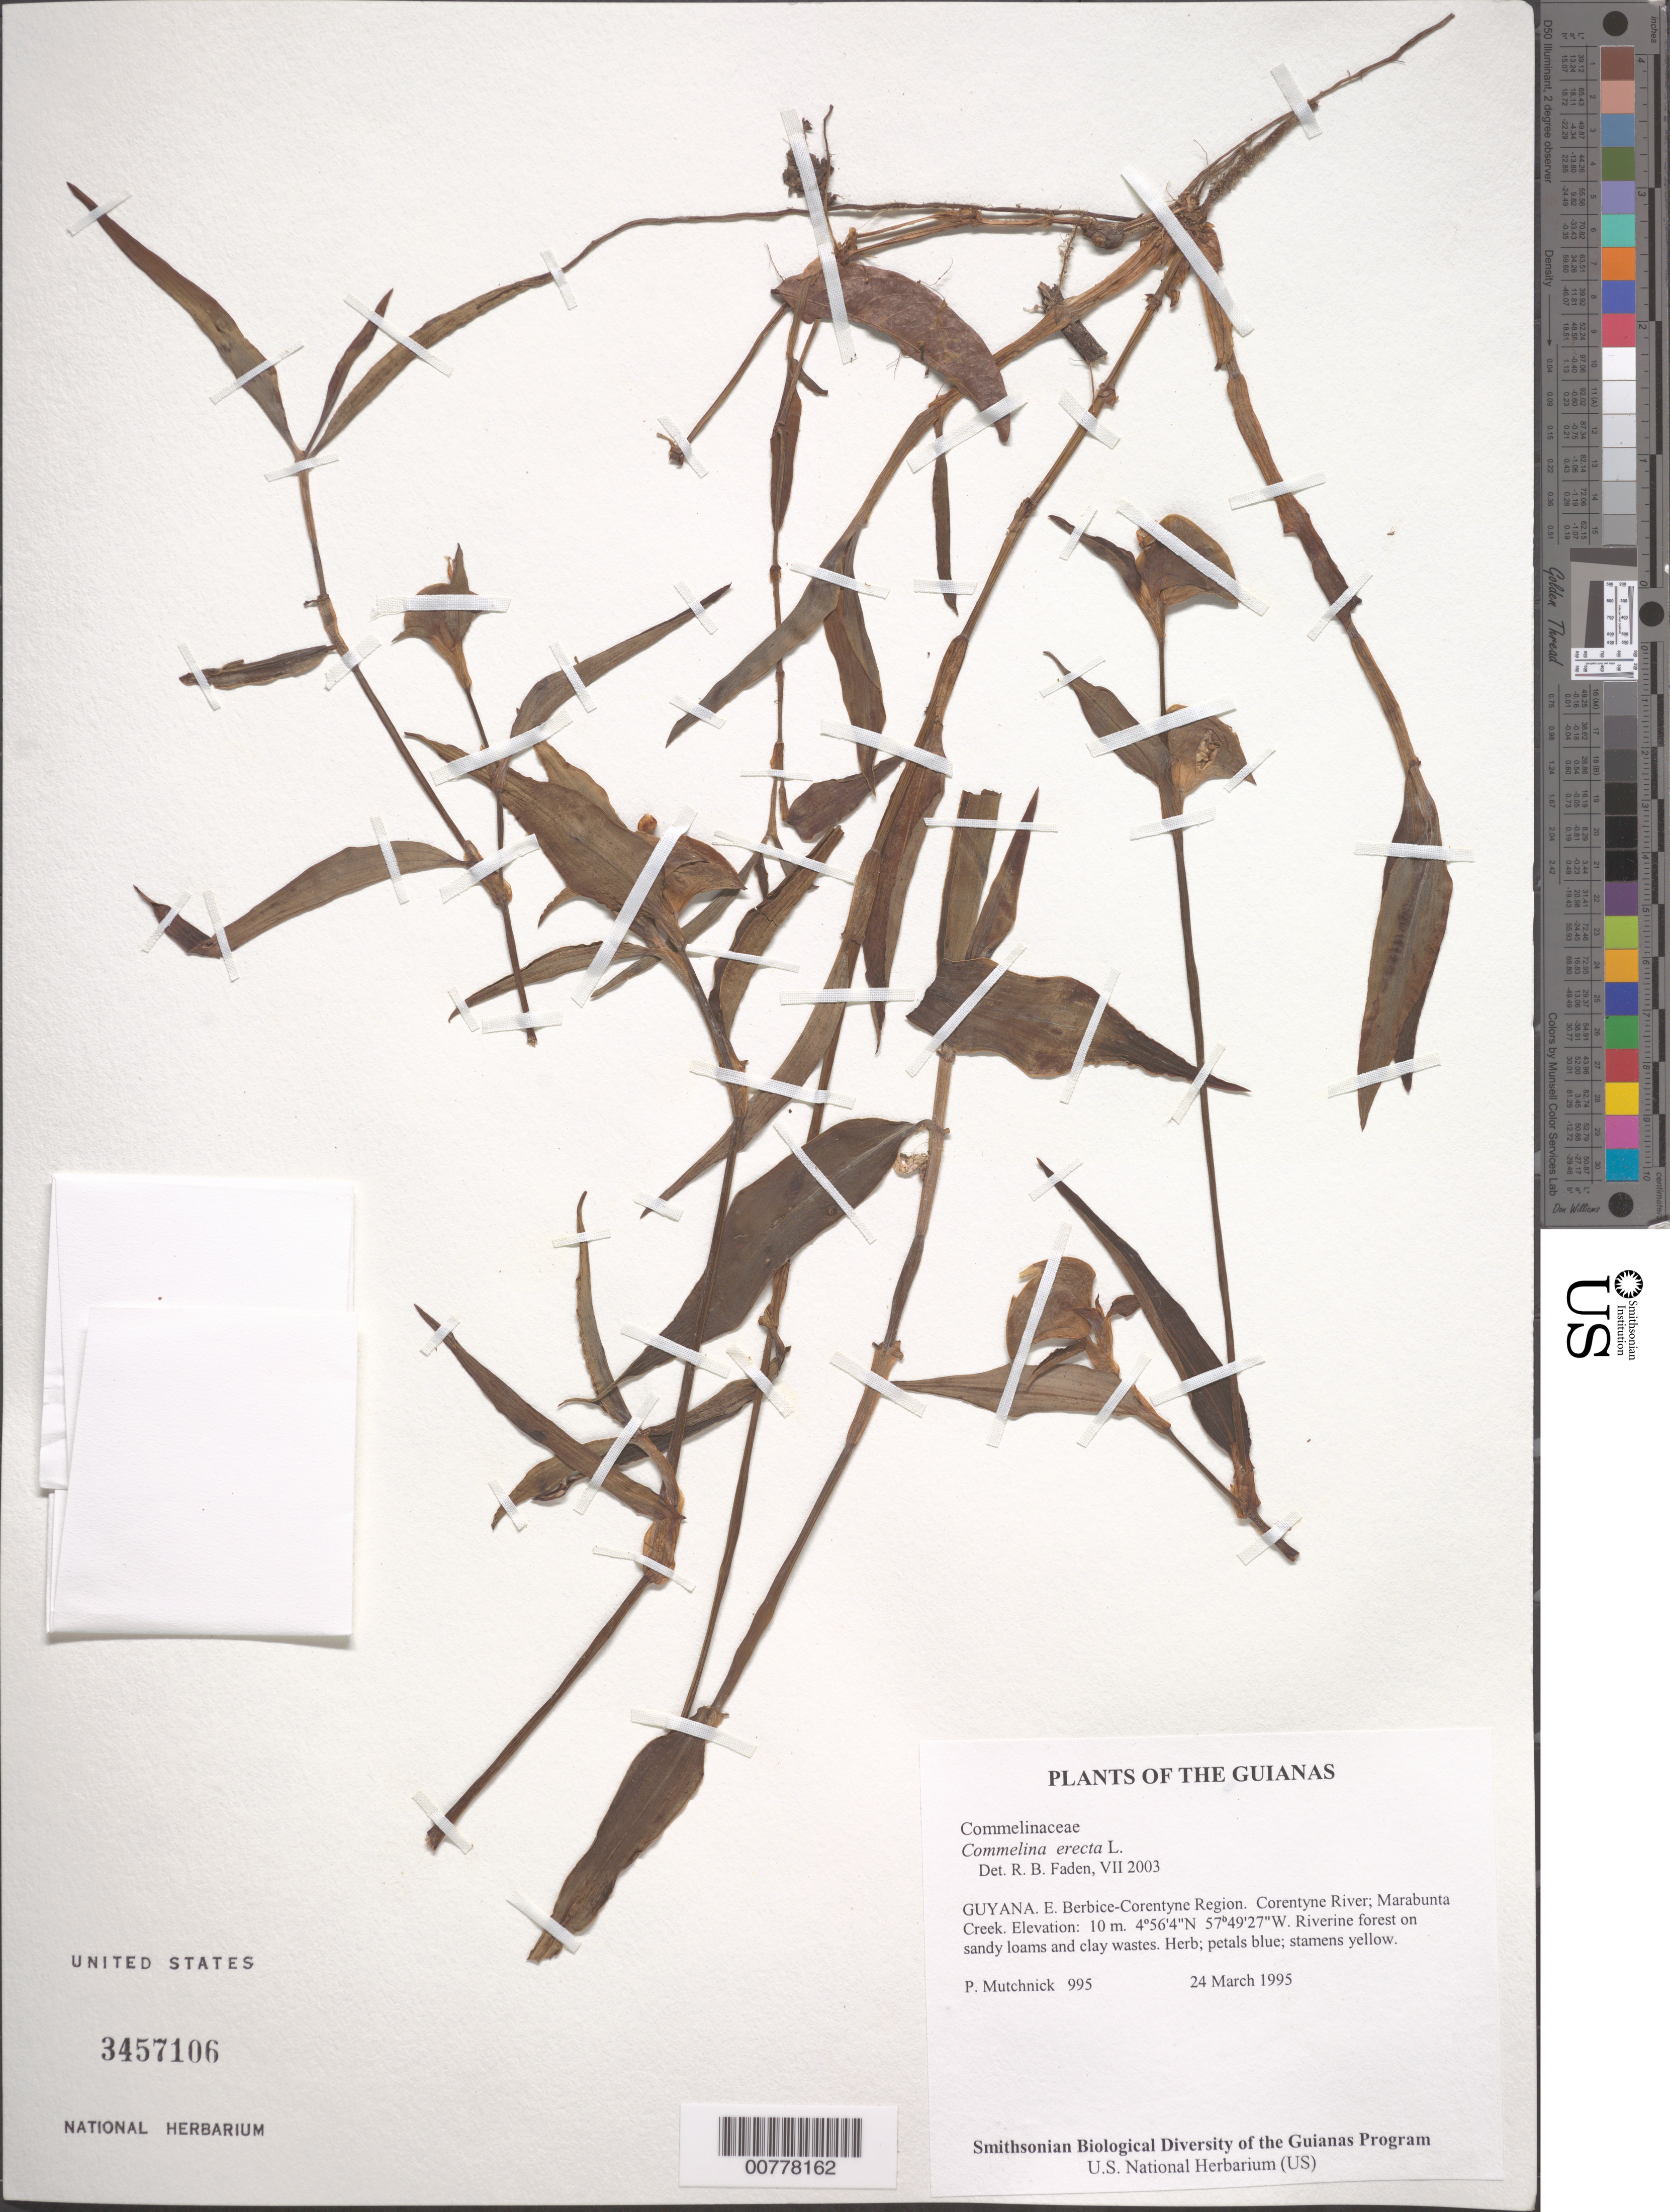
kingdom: Plantae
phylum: Tracheophyta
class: Liliopsida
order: Commelinales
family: Commelinaceae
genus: Commelina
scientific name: Commelina erecta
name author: L.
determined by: Faden, Robert B., (US), Smithsonian Institution - National Museum of Natural History (UNITED STATES)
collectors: P. Mutchnick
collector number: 995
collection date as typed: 24 March 1995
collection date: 1995-03-24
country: Guyana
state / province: E. Berbice-Corentyne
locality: Corentyne River; Marabunta Creek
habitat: Riverine forest on sandy loams and clay wastes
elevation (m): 10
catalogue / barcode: US 3457106